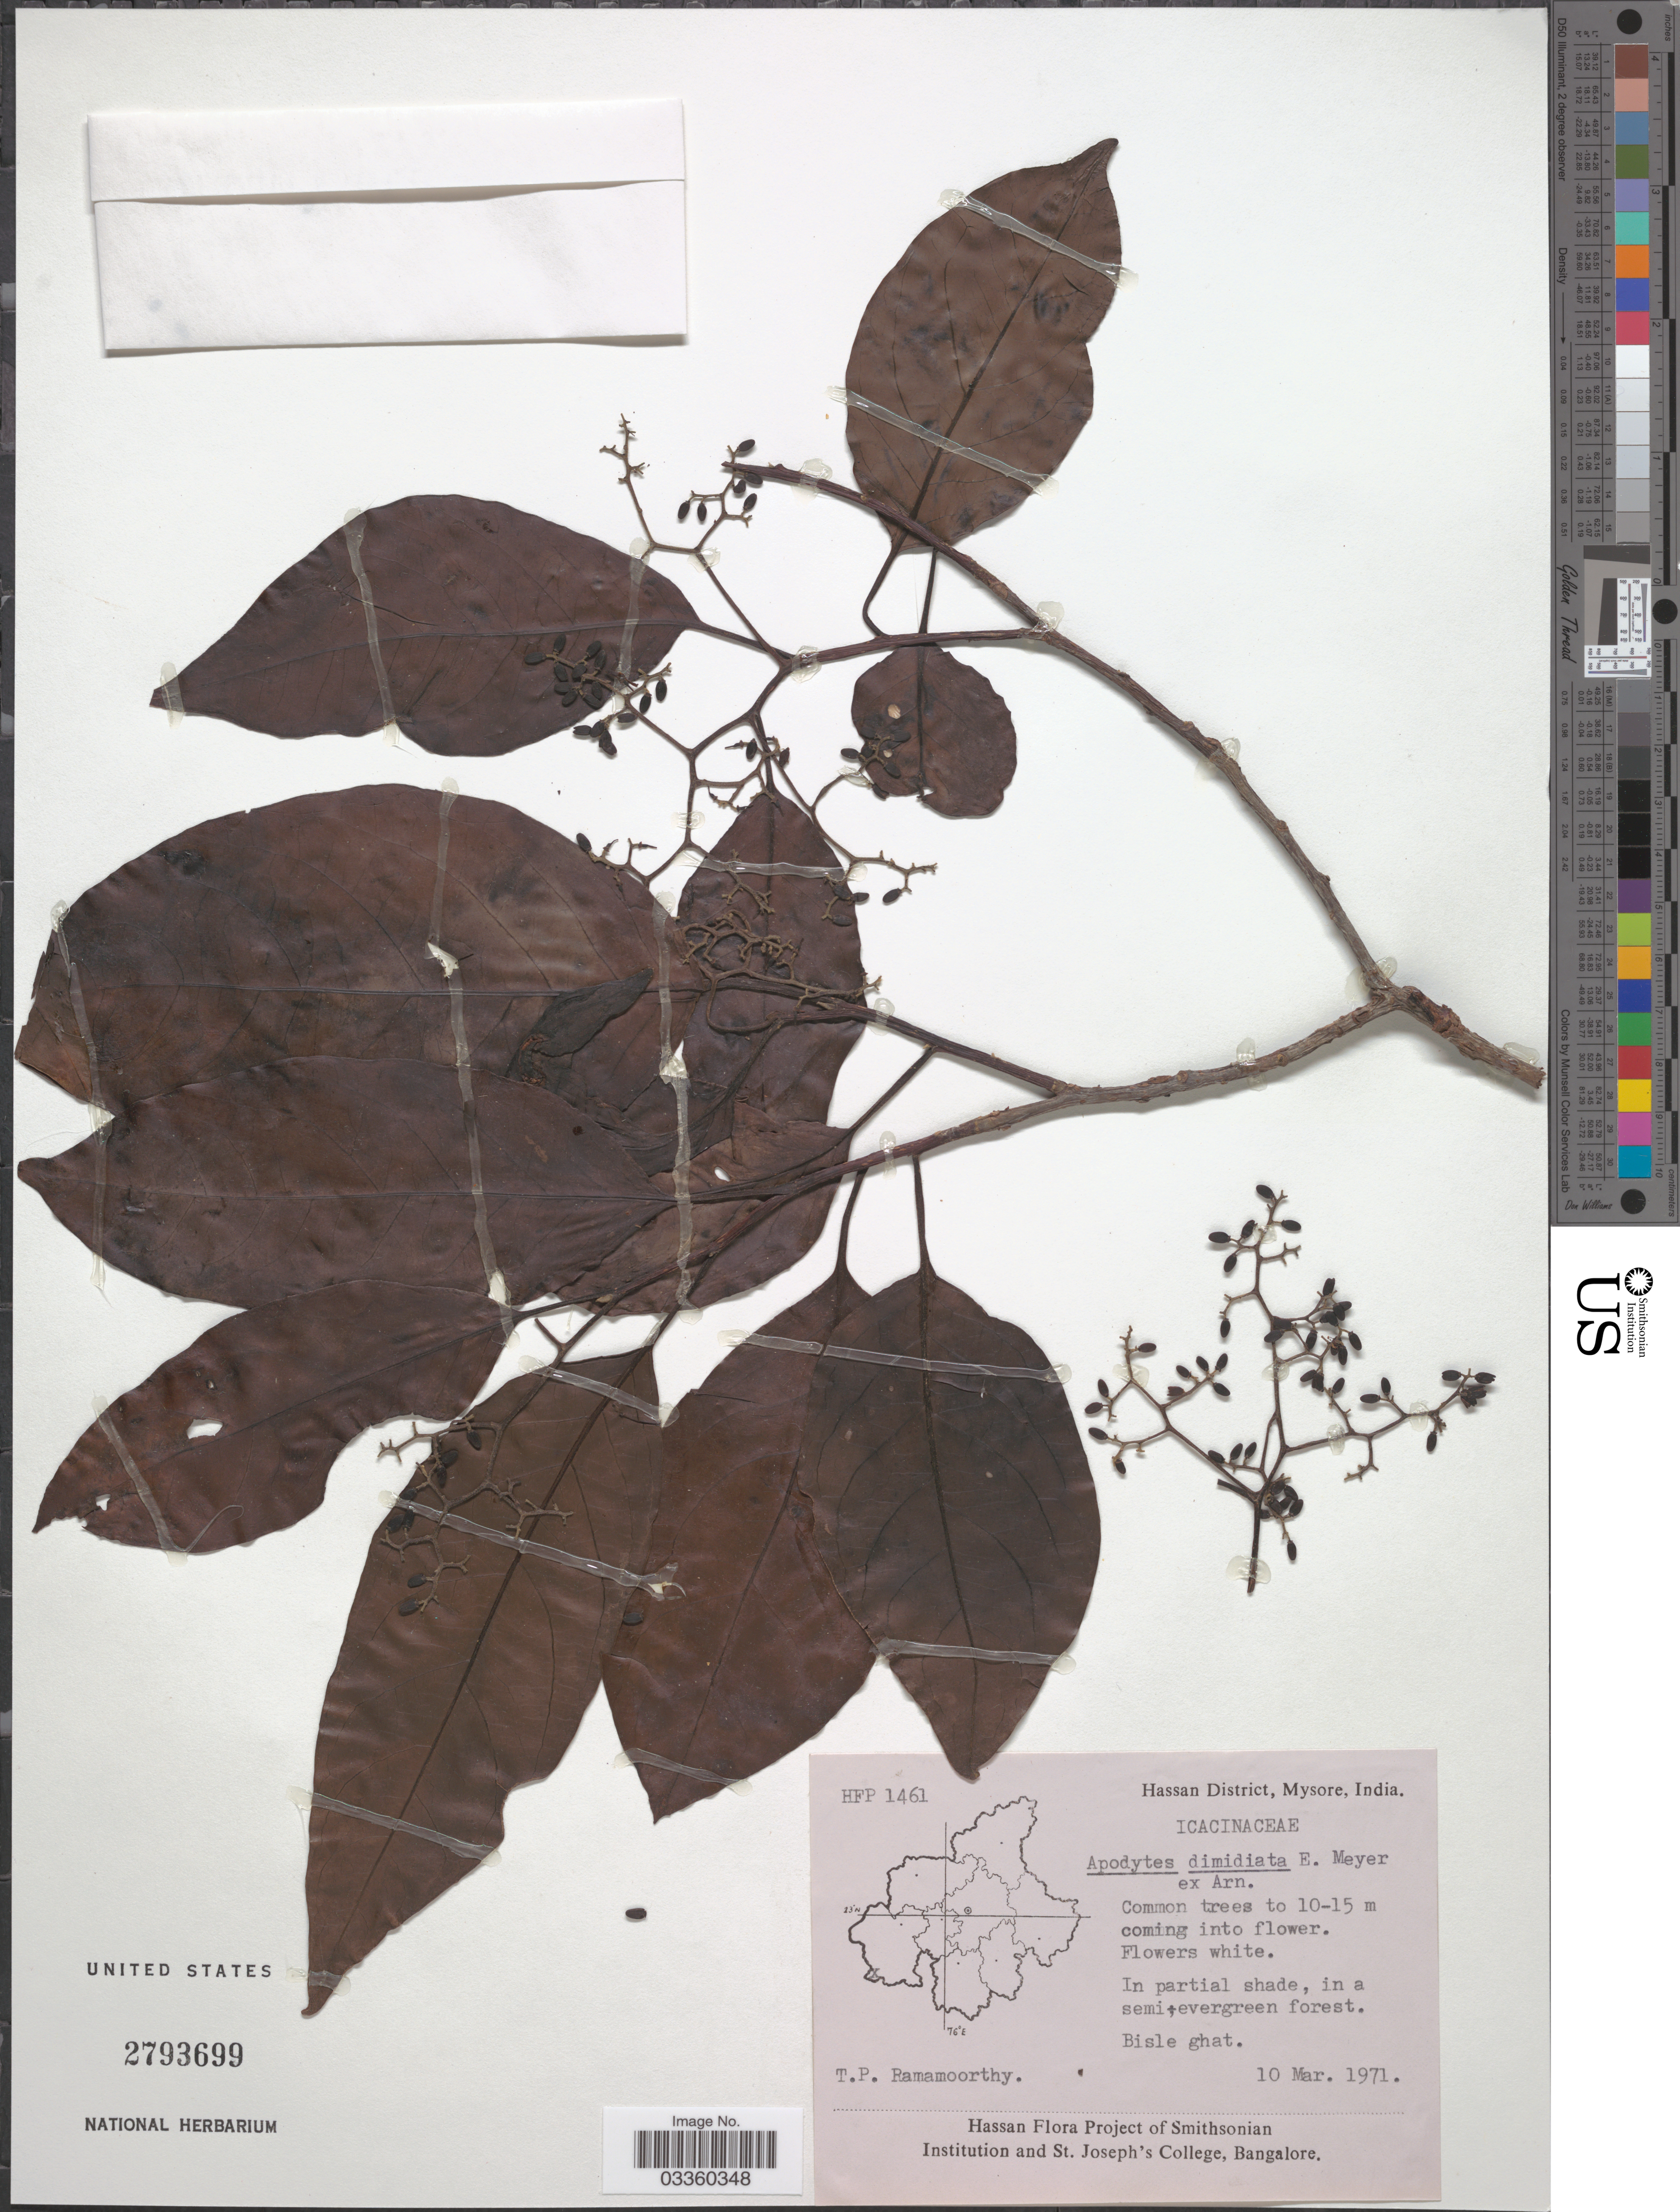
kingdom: Plantae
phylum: Tracheophyta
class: Magnoliopsida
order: Metteniusales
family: Metteniusaceae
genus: Apodytes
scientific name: Apodytes dimidiata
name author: E. Mey. ex Arn.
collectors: T. P. Ramamoorthy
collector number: HFP1461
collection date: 1971-03-10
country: India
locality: Hassan District, Mysore. Bisle ghat.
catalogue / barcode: US 2793699